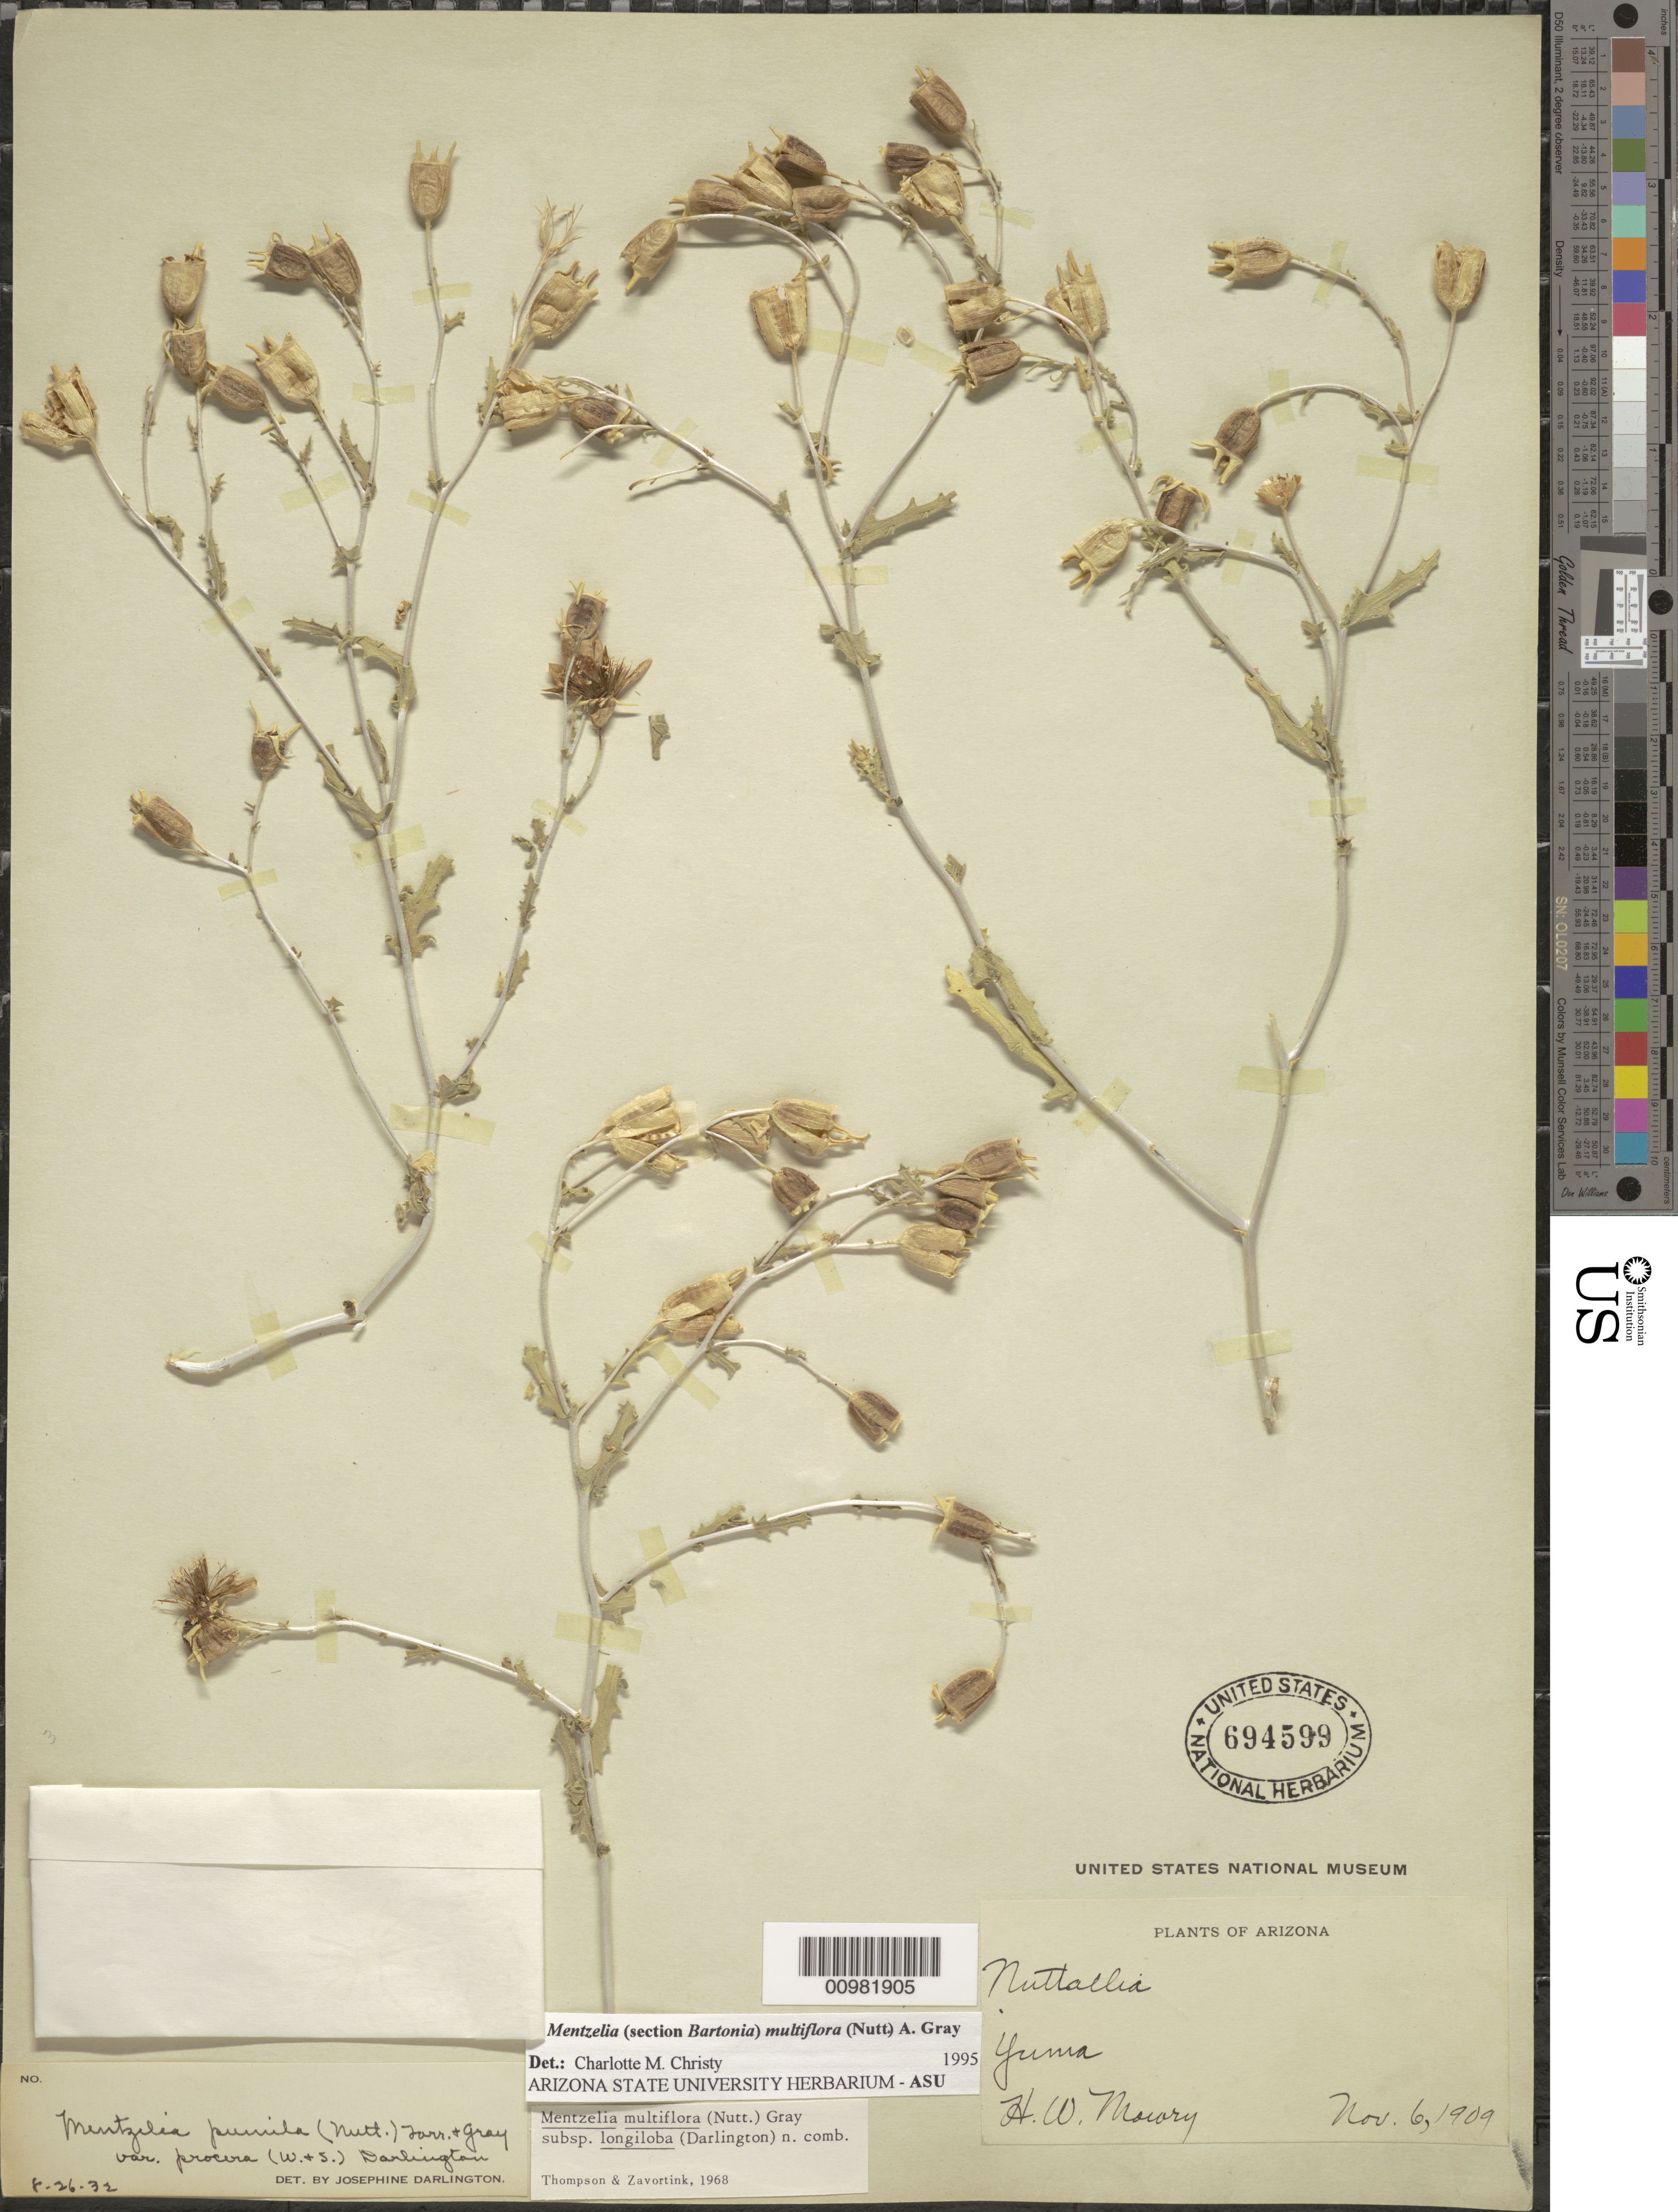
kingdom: Plantae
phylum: Tracheophyta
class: Magnoliopsida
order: Cornales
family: Loasaceae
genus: Mentzelia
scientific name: Mentzelia multiflora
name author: (Nutt.) A. Gray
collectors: H. Mowry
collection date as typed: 06 Nov 1909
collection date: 1909-11-06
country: United States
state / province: Arizona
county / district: Yuma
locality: Yuma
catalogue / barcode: US 694599